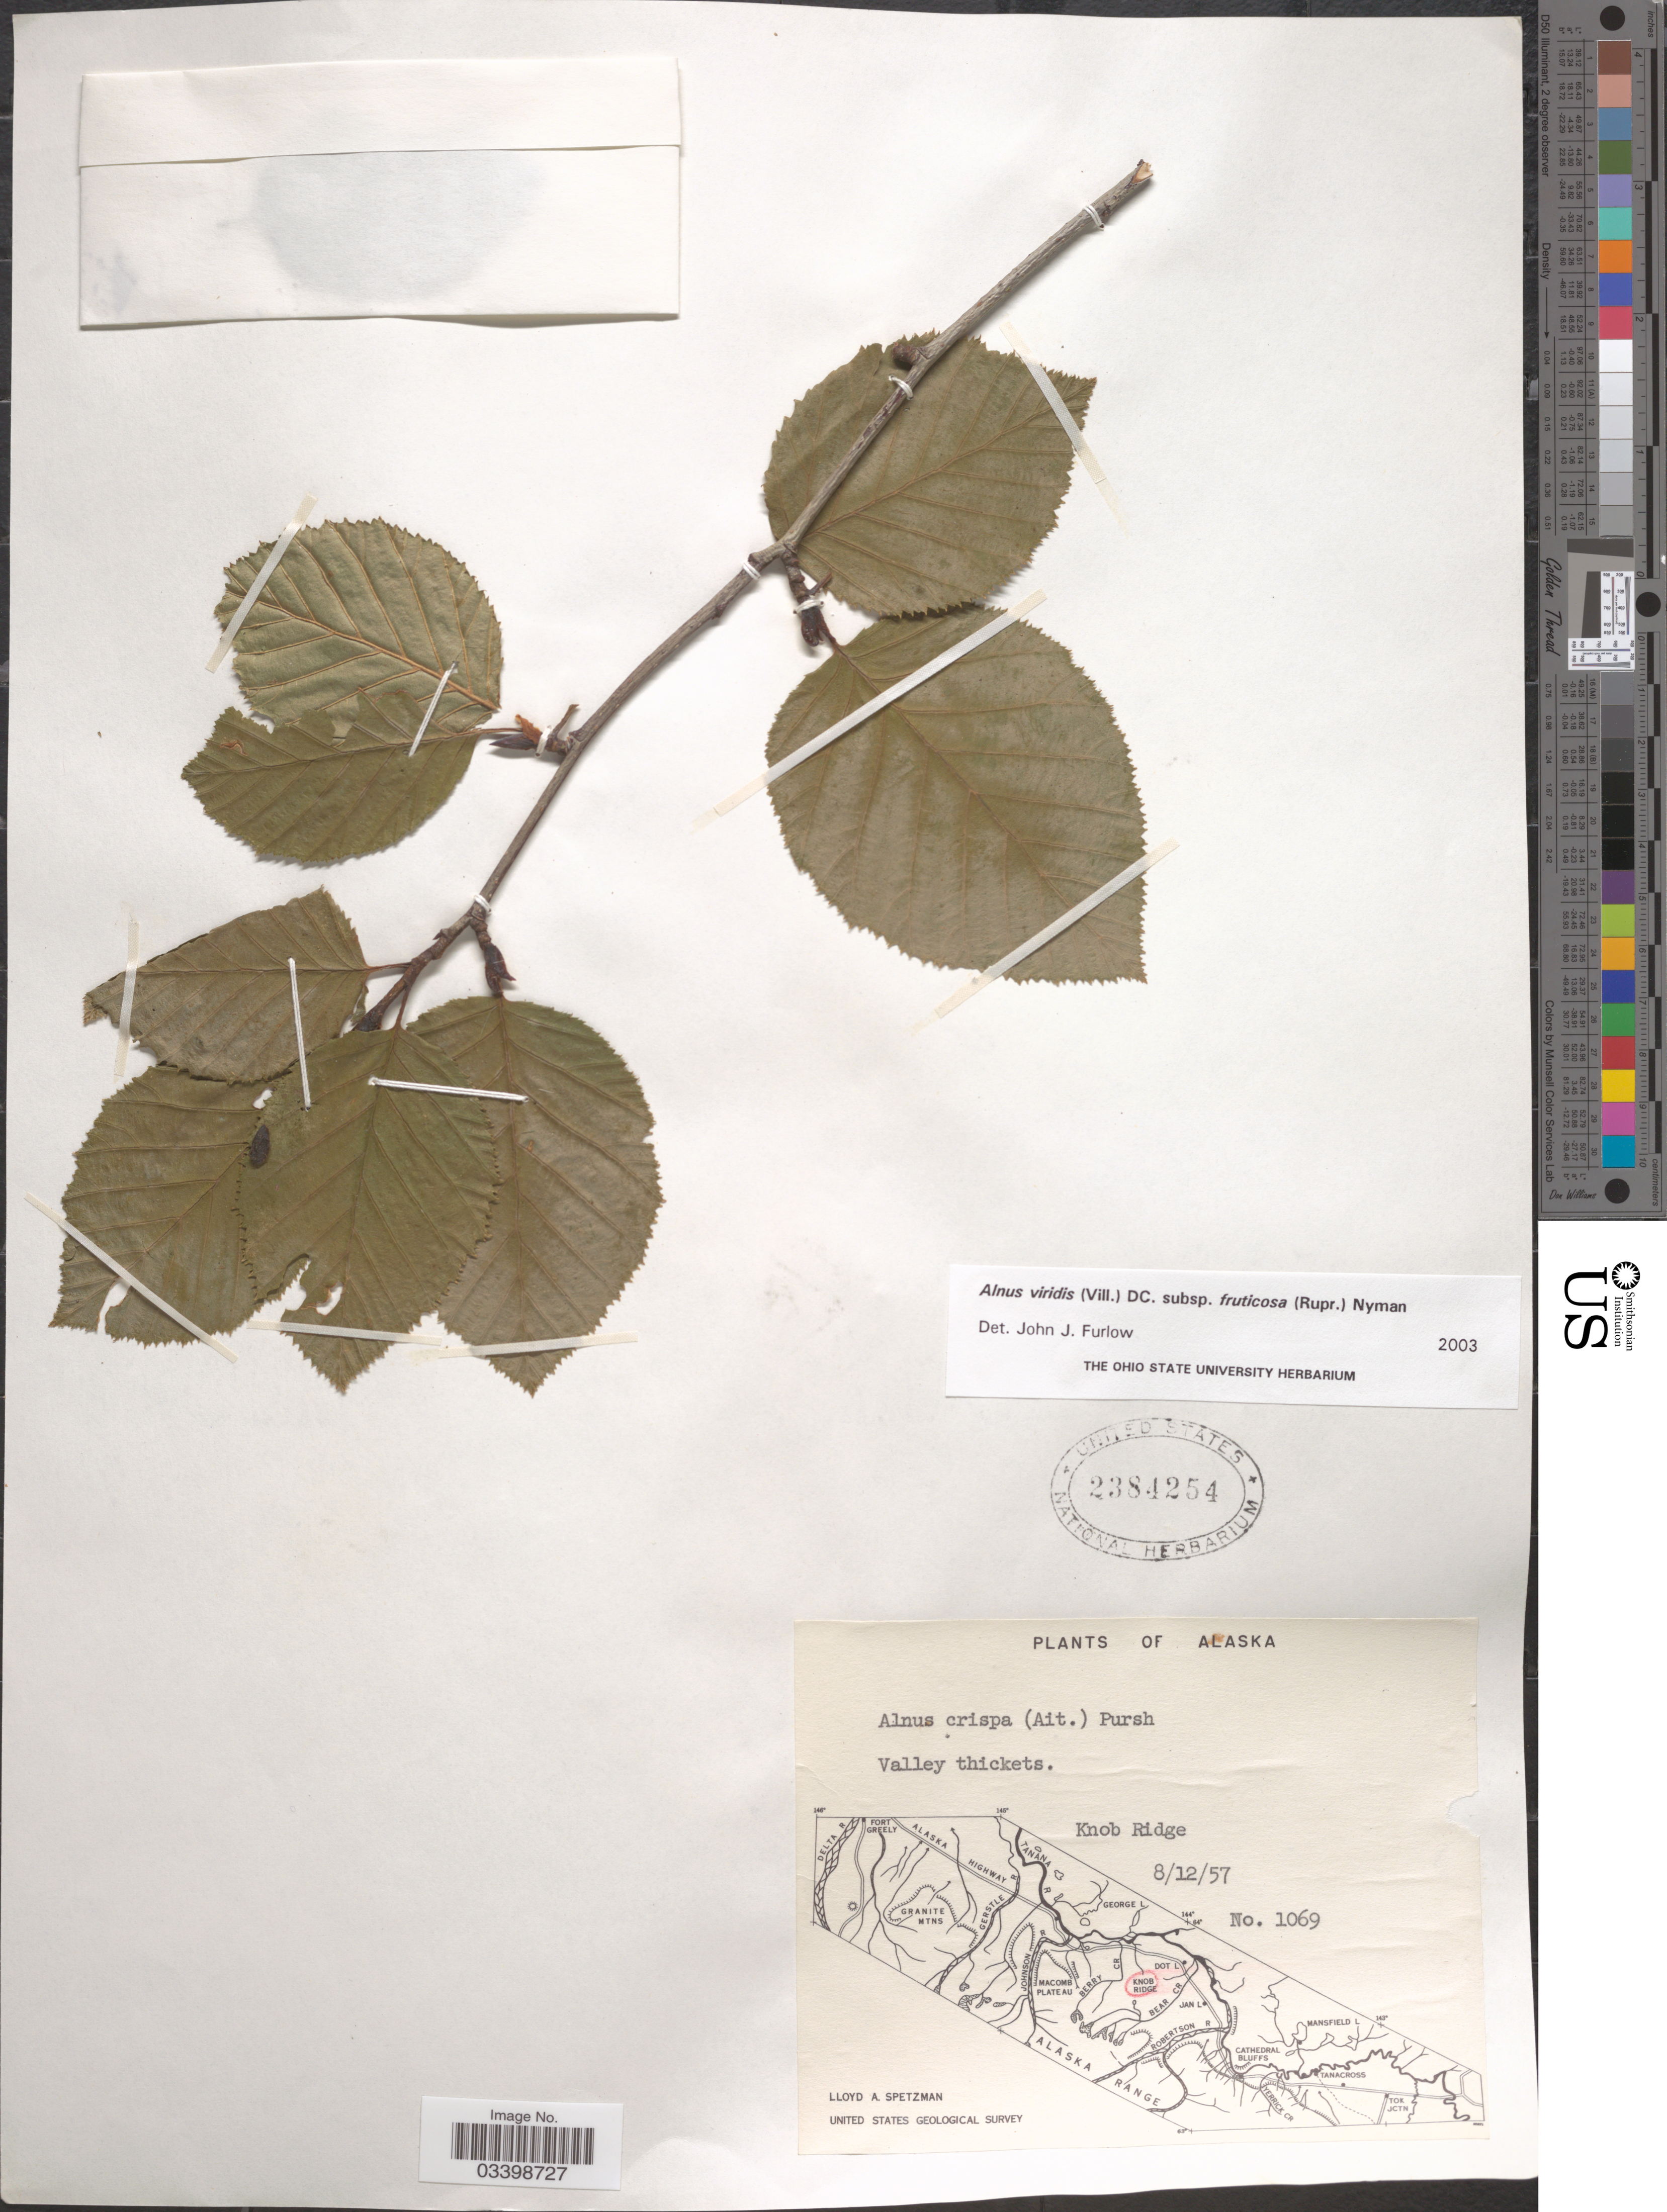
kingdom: Plantae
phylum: Tracheophyta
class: Magnoliopsida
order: Fagales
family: Betulaceae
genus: Alnus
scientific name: Alnus viridis subsp. fruticosa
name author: (Rupr.) Nyman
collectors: L. Spetzman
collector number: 1069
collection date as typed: Transcribed d/m/y: 12/8/57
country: United States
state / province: Alaska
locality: Valley thickets. Knob Ridge.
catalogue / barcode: US 2384254